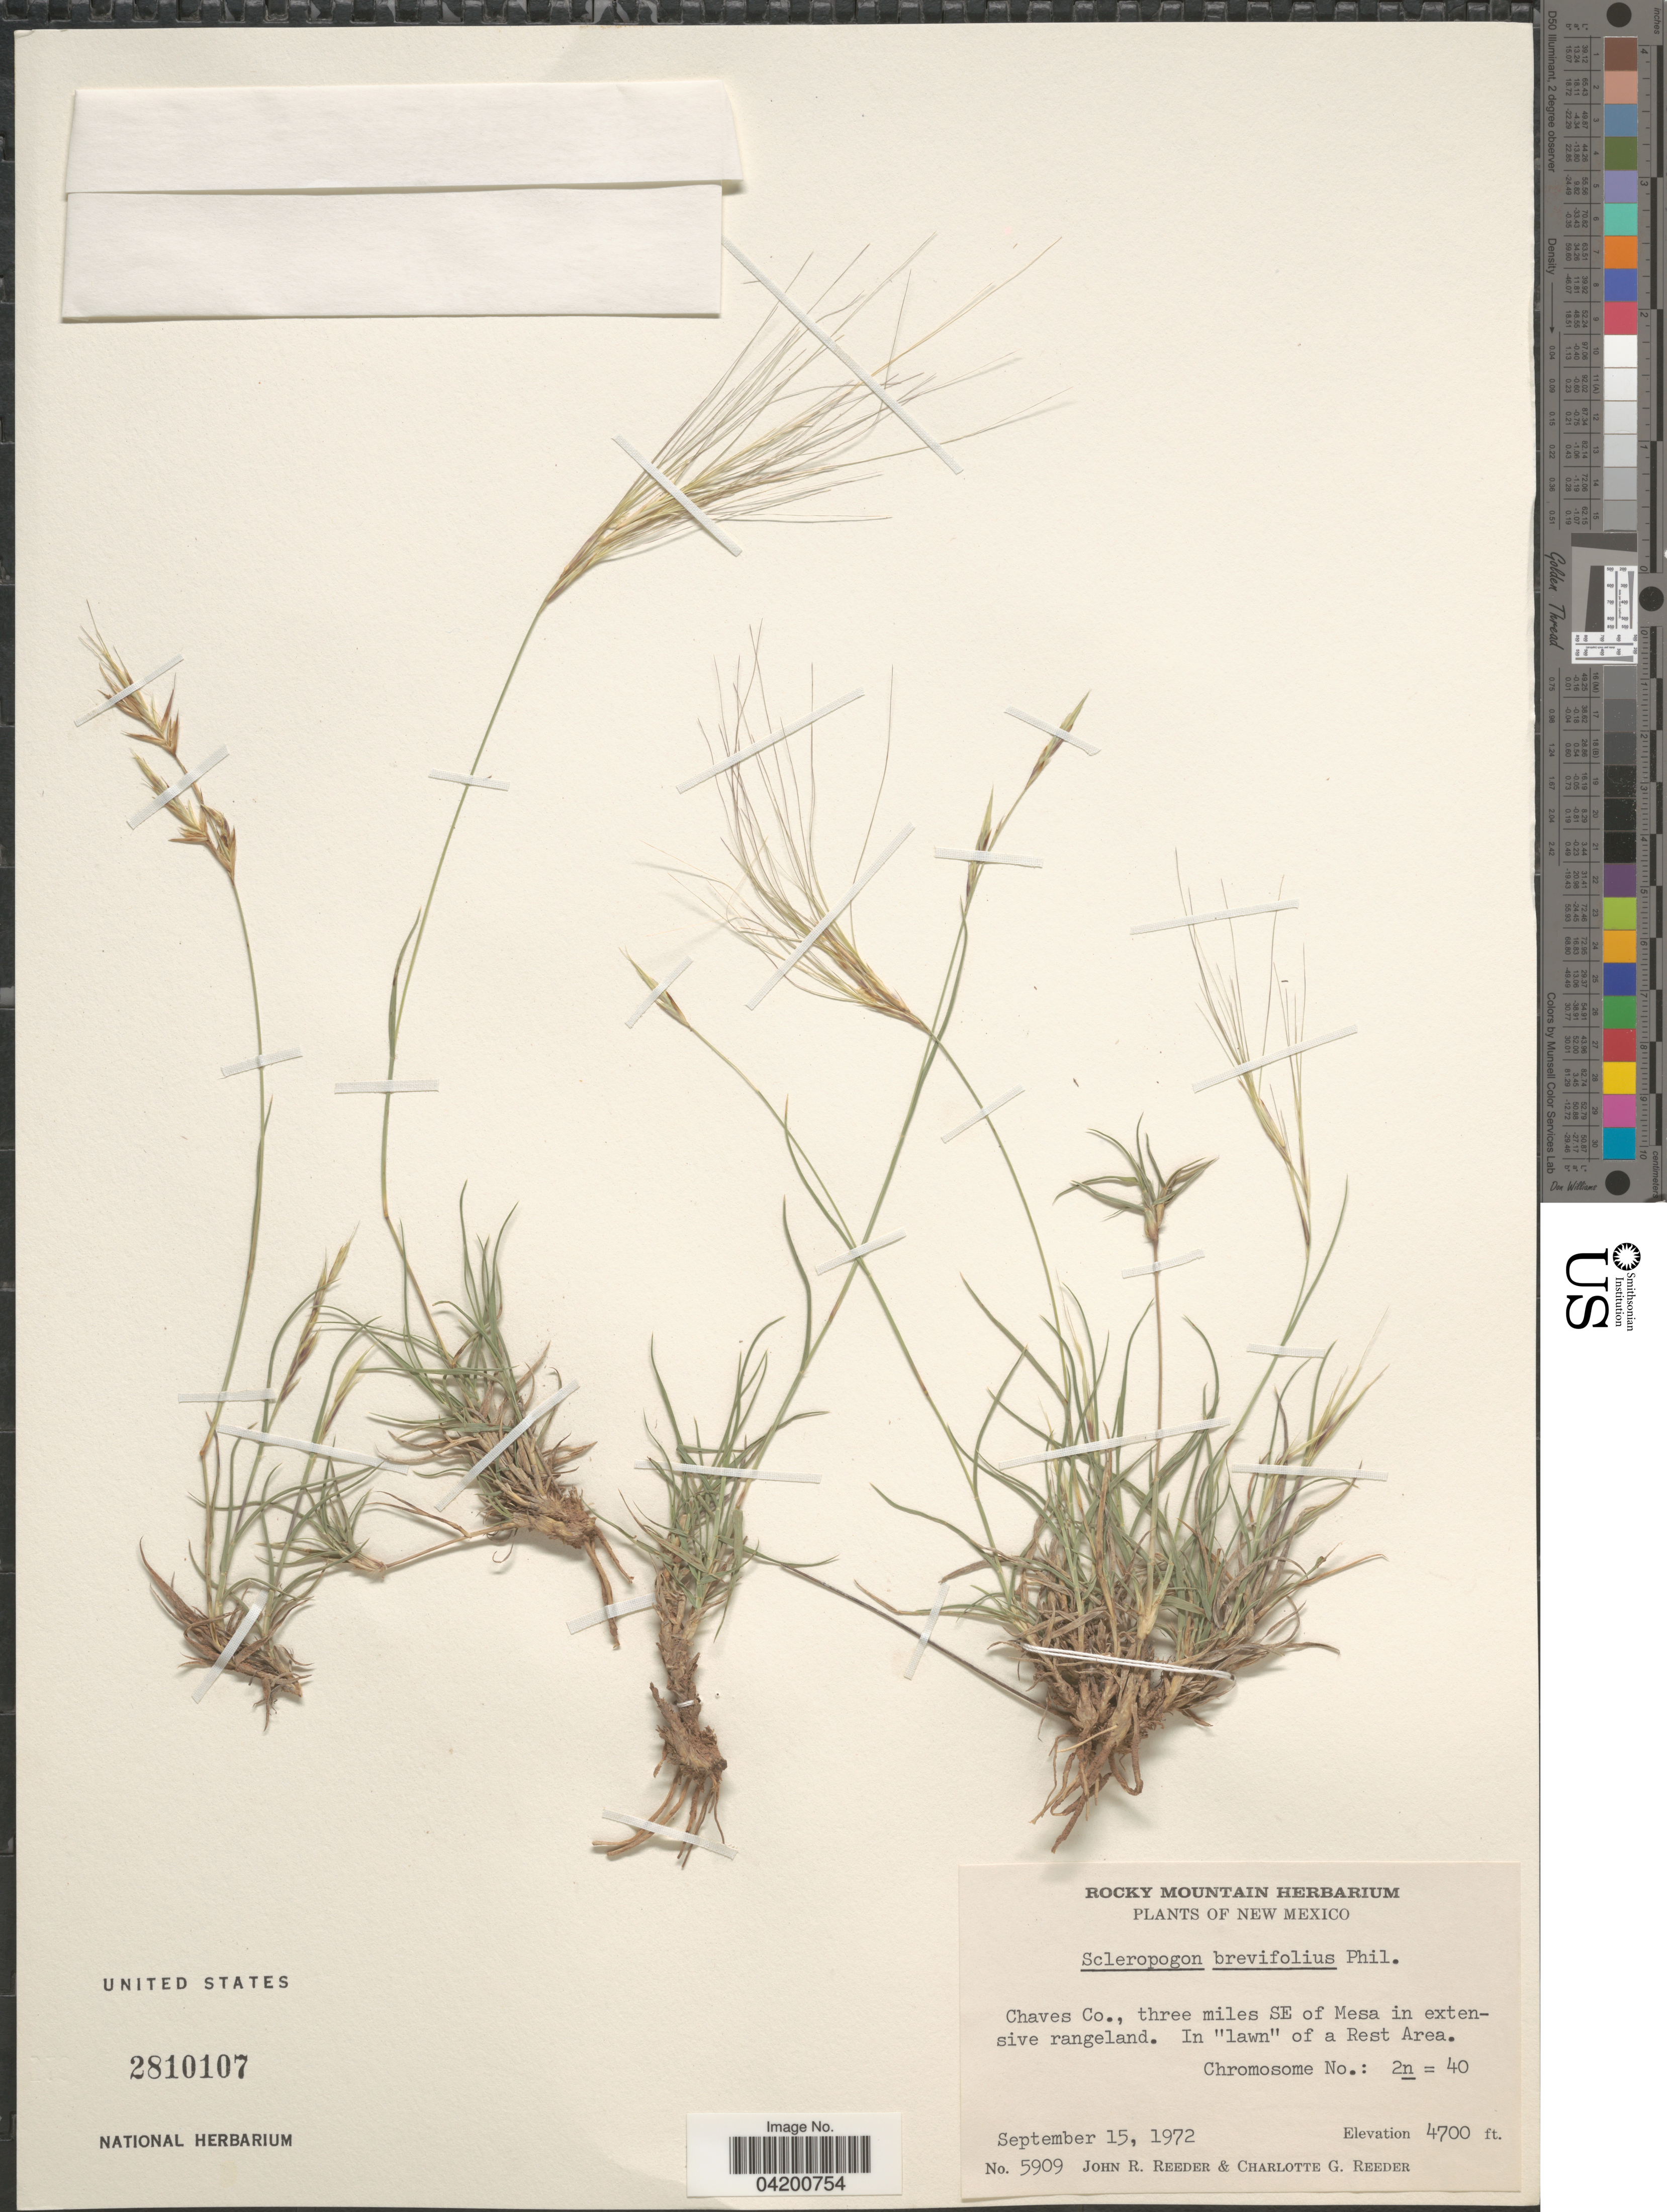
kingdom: Plantae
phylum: Tracheophyta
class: Liliopsida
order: Poales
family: Poaceae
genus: Scleropogon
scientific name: Scleropogon brevifolius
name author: Phil.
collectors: J. R. Reeder & C. G. Reeder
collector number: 5909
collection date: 1972-09-15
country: United States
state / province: New Mexico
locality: Chaves Co., three miles SE of Mesa in extensive rangeland.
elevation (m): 1433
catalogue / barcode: US 2810107